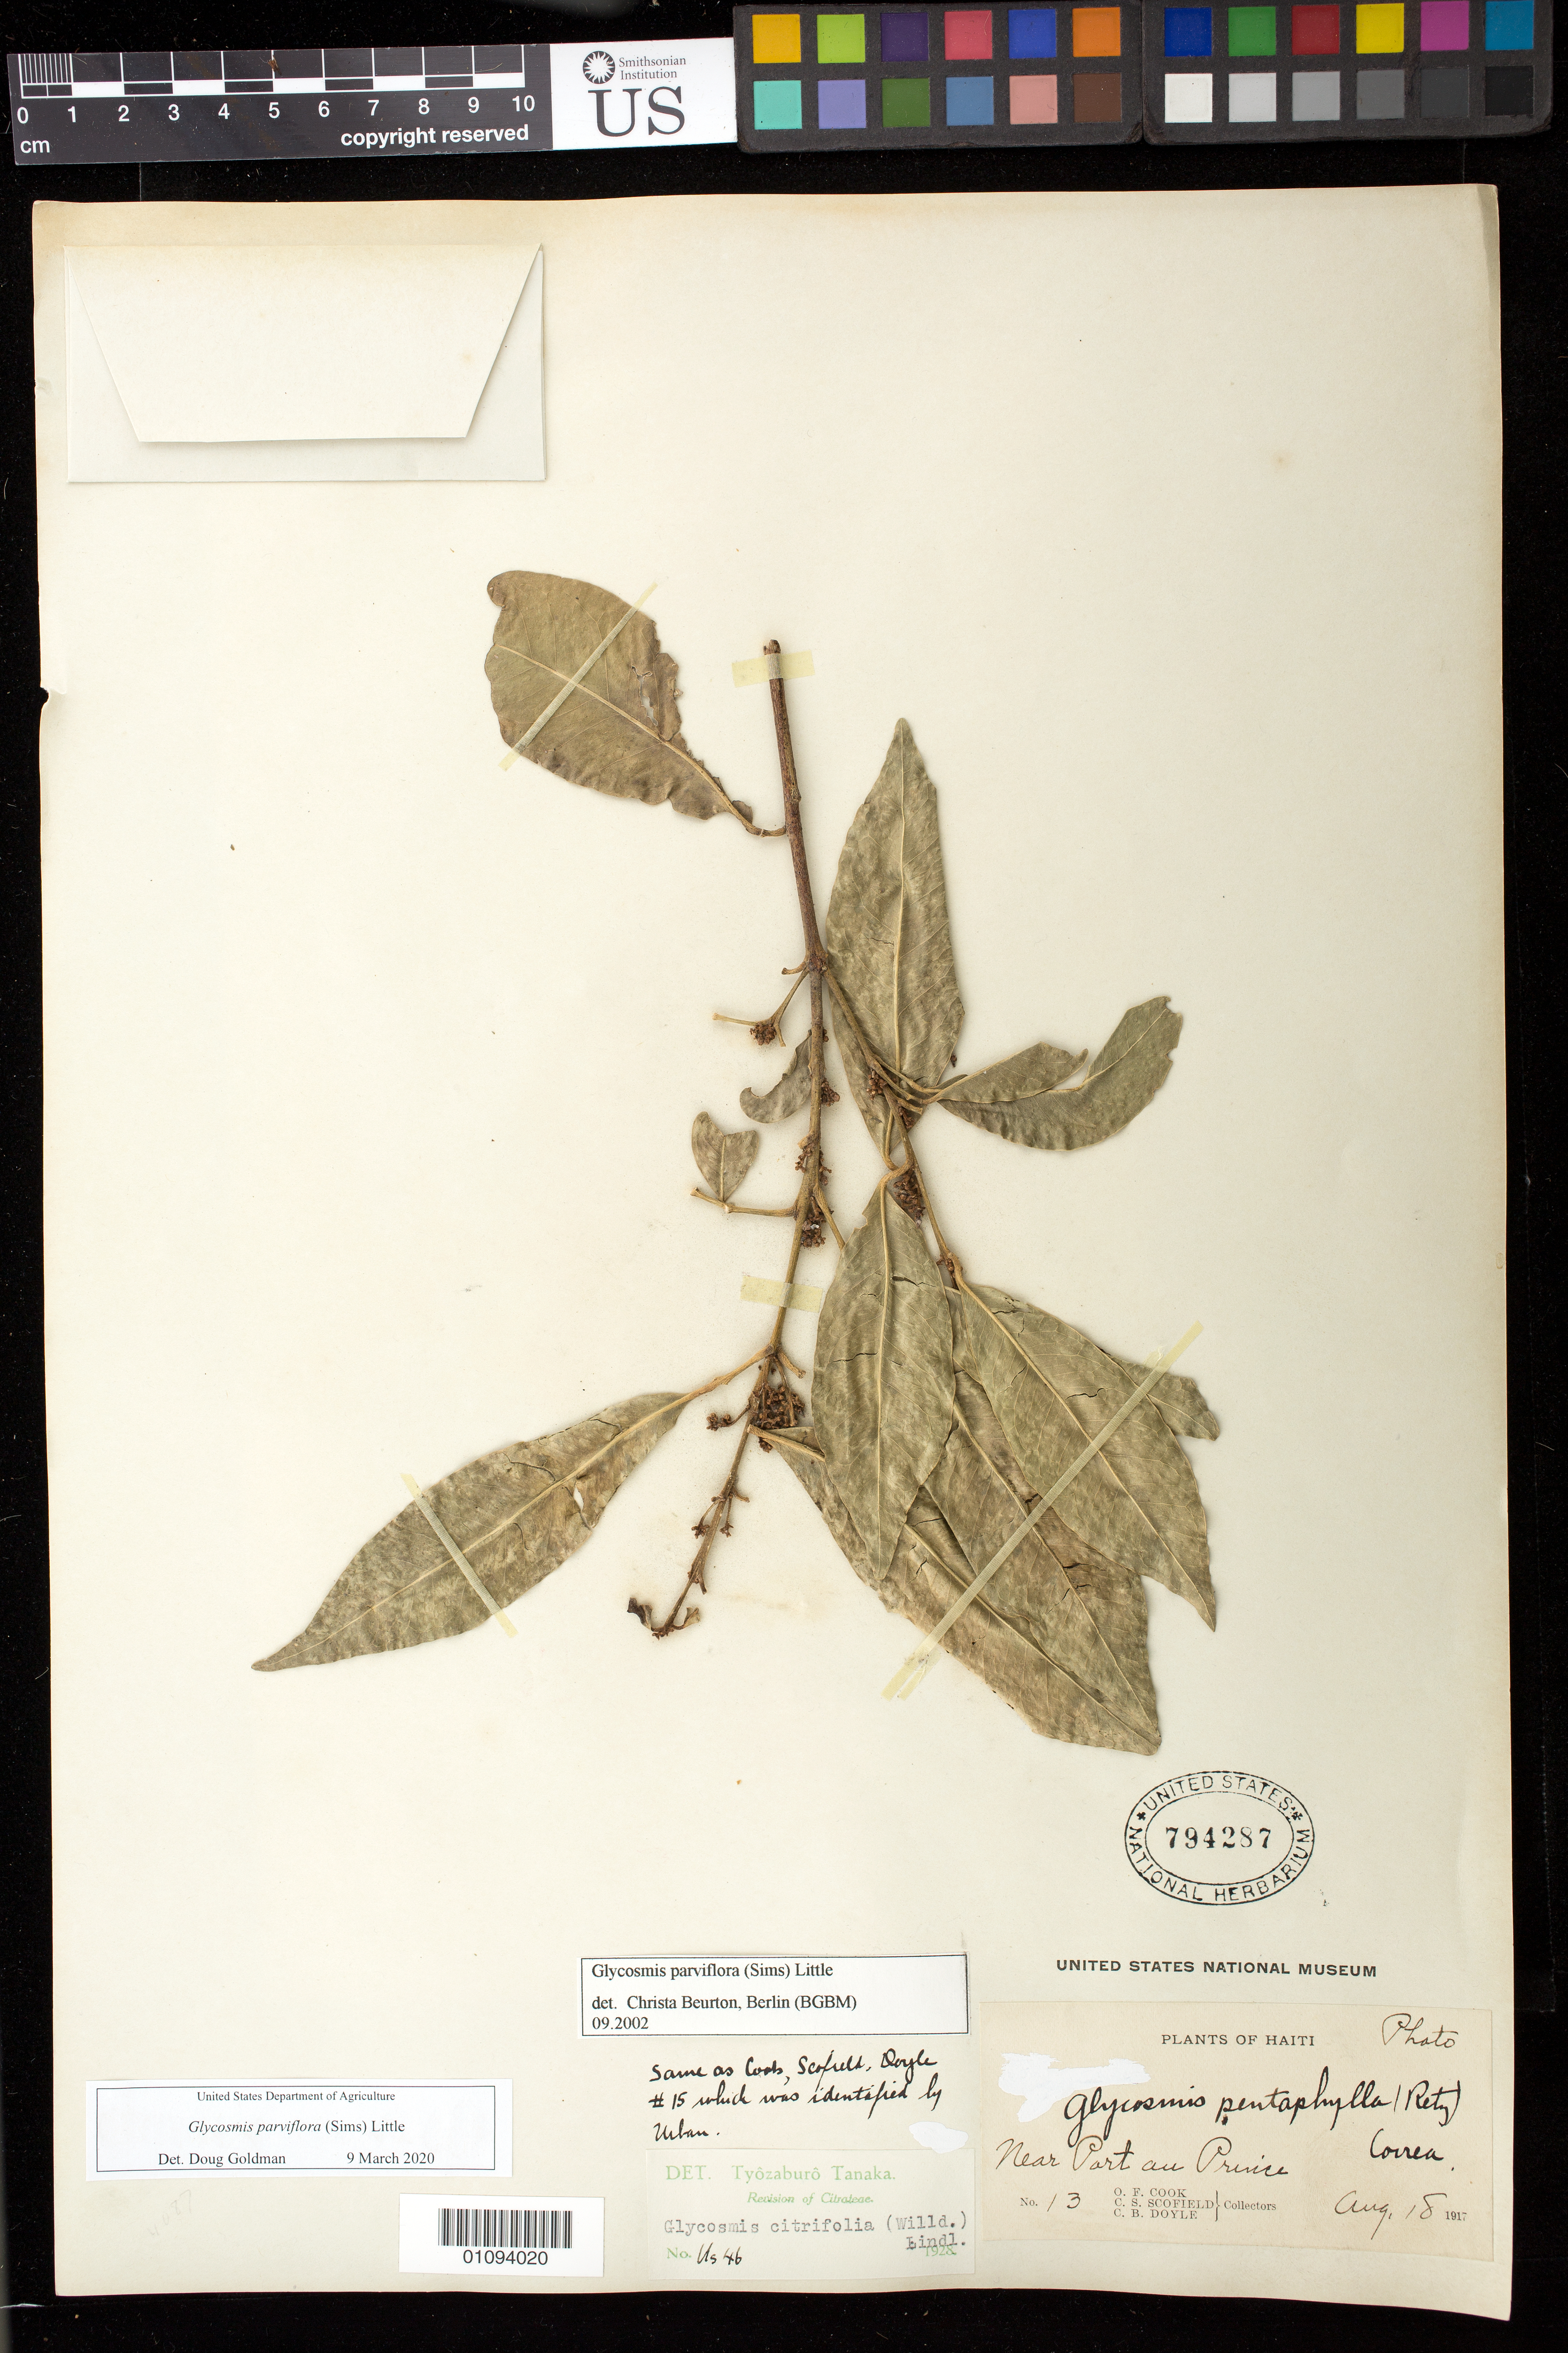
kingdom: Plantae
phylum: Tracheophyta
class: Magnoliopsida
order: Sapindales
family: Rutaceae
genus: Glycosmis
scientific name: Glycosmis parviflora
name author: (Sims) Little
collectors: O. F. Cook, C. Scofield & C. Doyle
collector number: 13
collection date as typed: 18 Aug 1917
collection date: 1917-08-18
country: Haiti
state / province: Óuest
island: Hispaniola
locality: Near Port au Prince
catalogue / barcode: US 794287